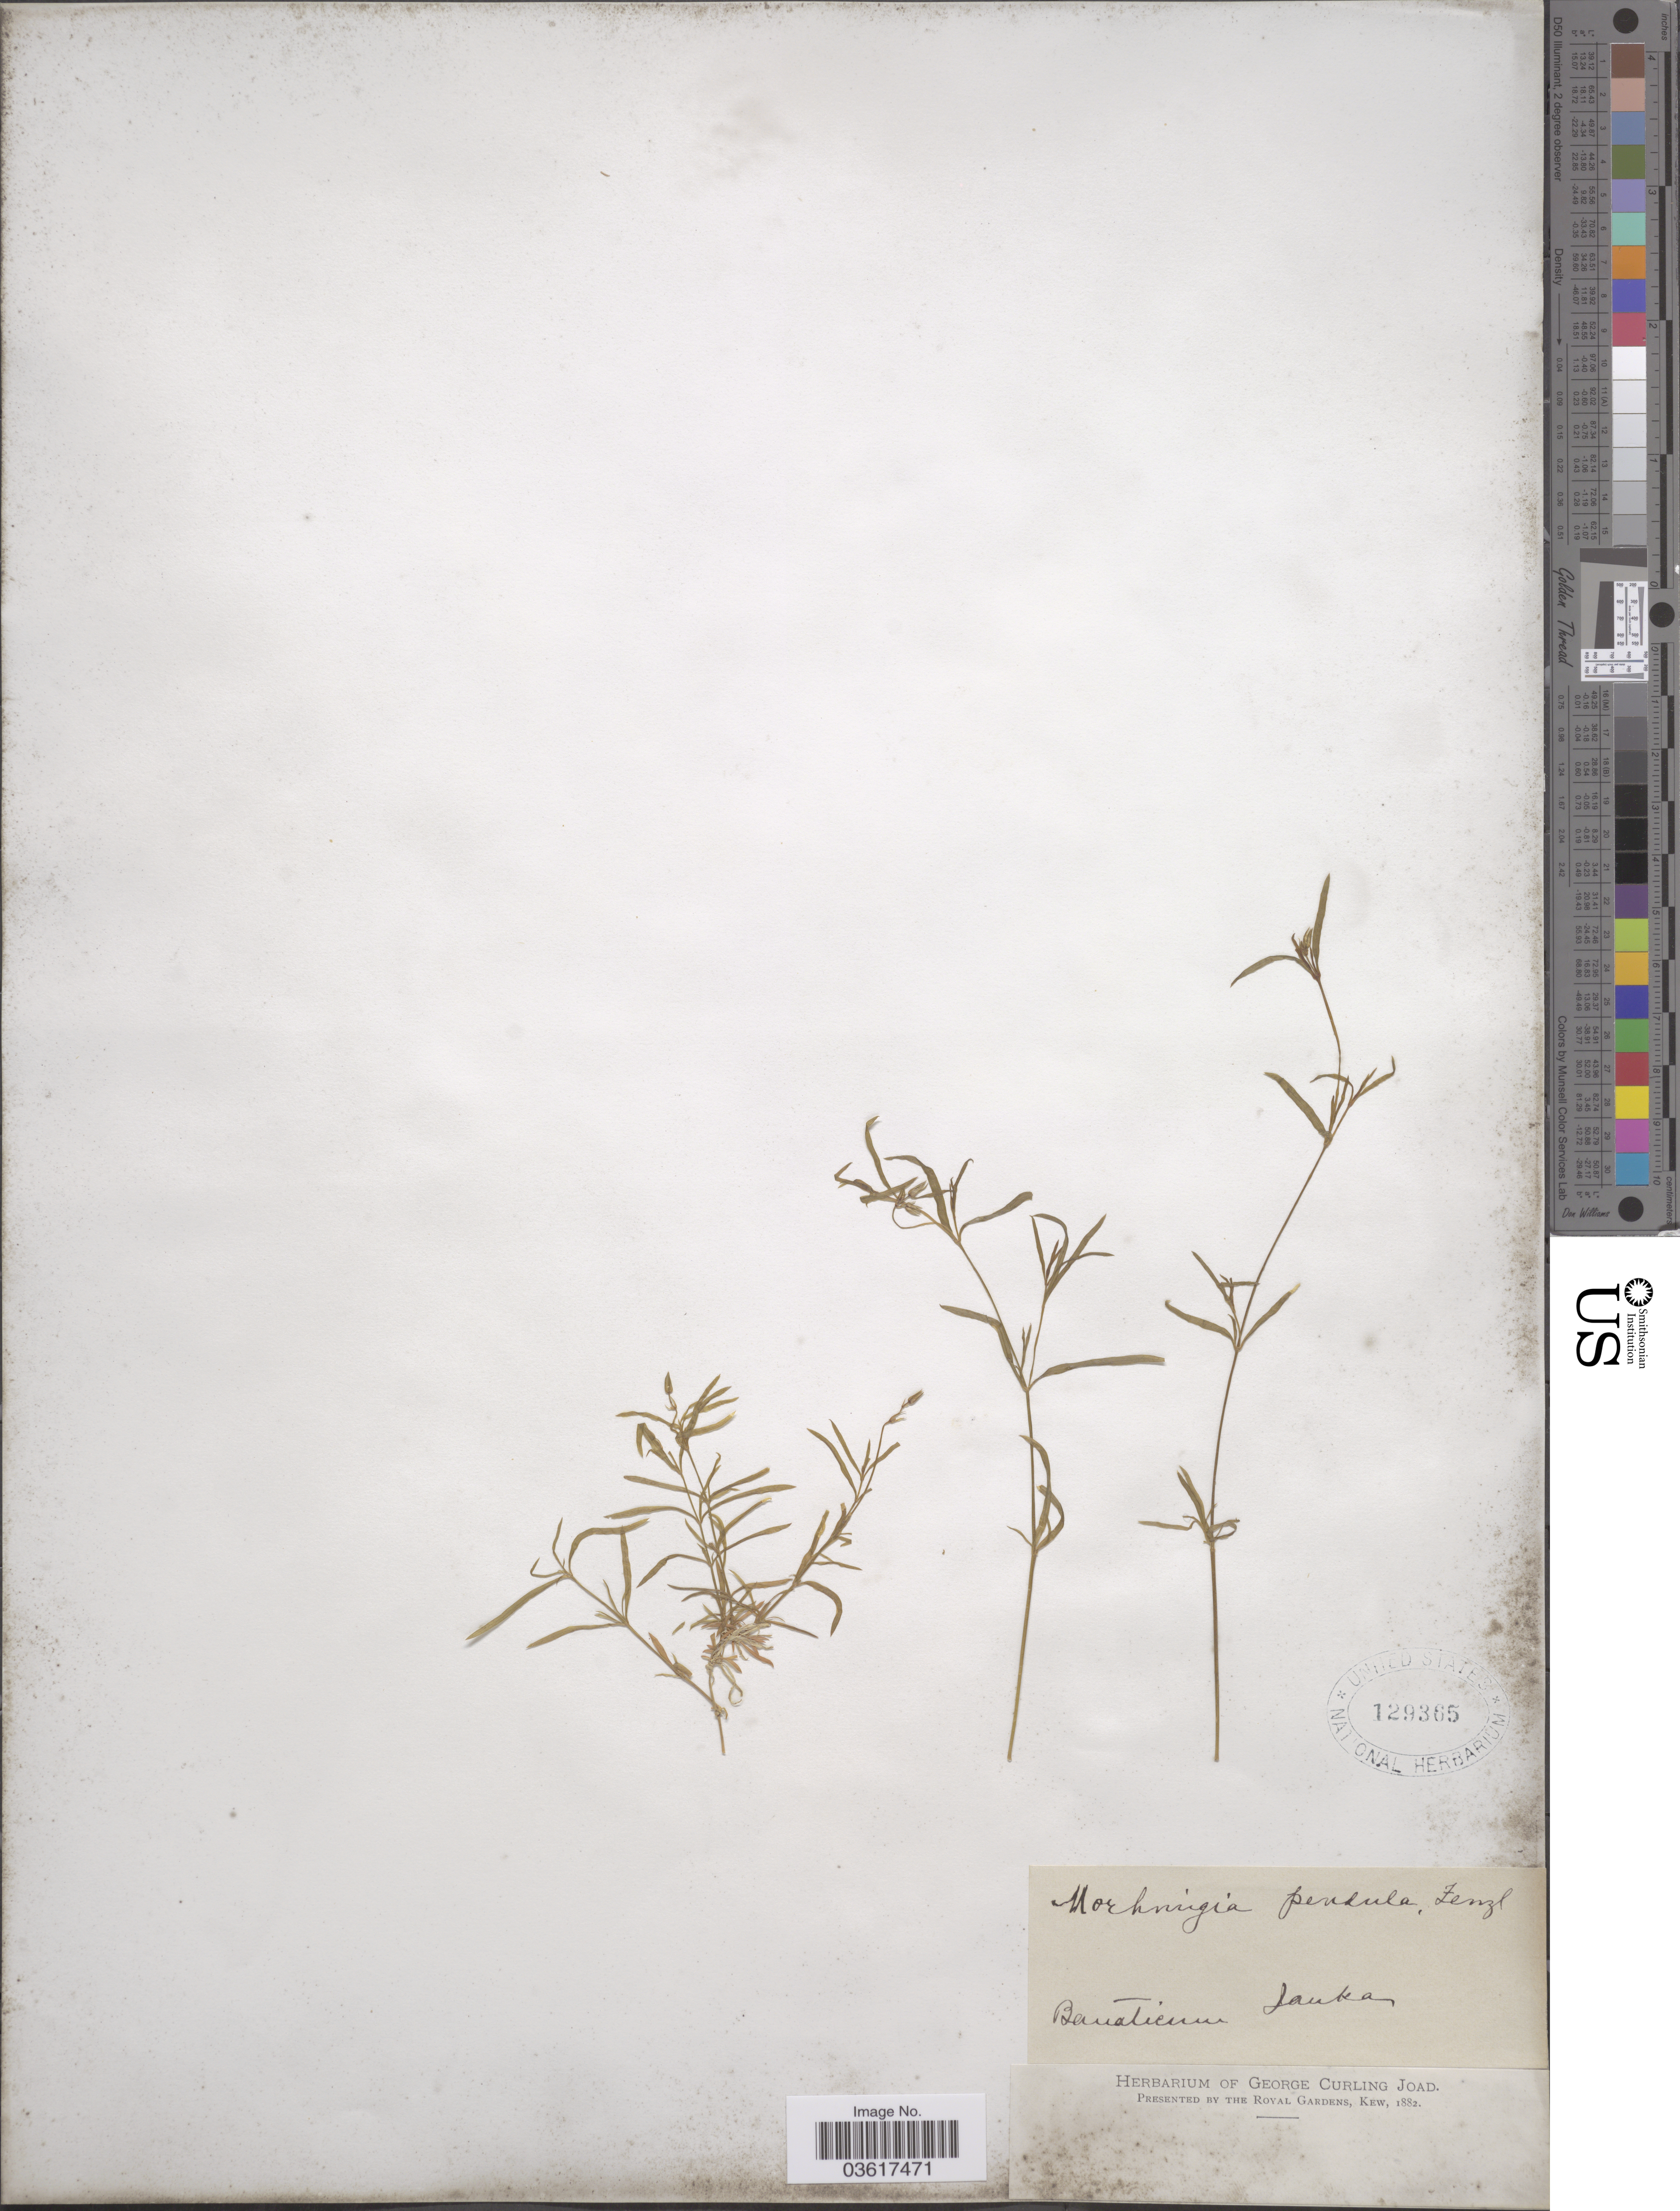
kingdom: Plantae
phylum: Tracheophyta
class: Magnoliopsida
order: Caryophyllales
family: Caryophyllaceae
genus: Moehringia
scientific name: Moehringia pendula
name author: (Waldst. & Kit.) Fenzl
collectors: V. Janka von Bulcs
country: Hungary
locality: Banaticum.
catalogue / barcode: US 129365